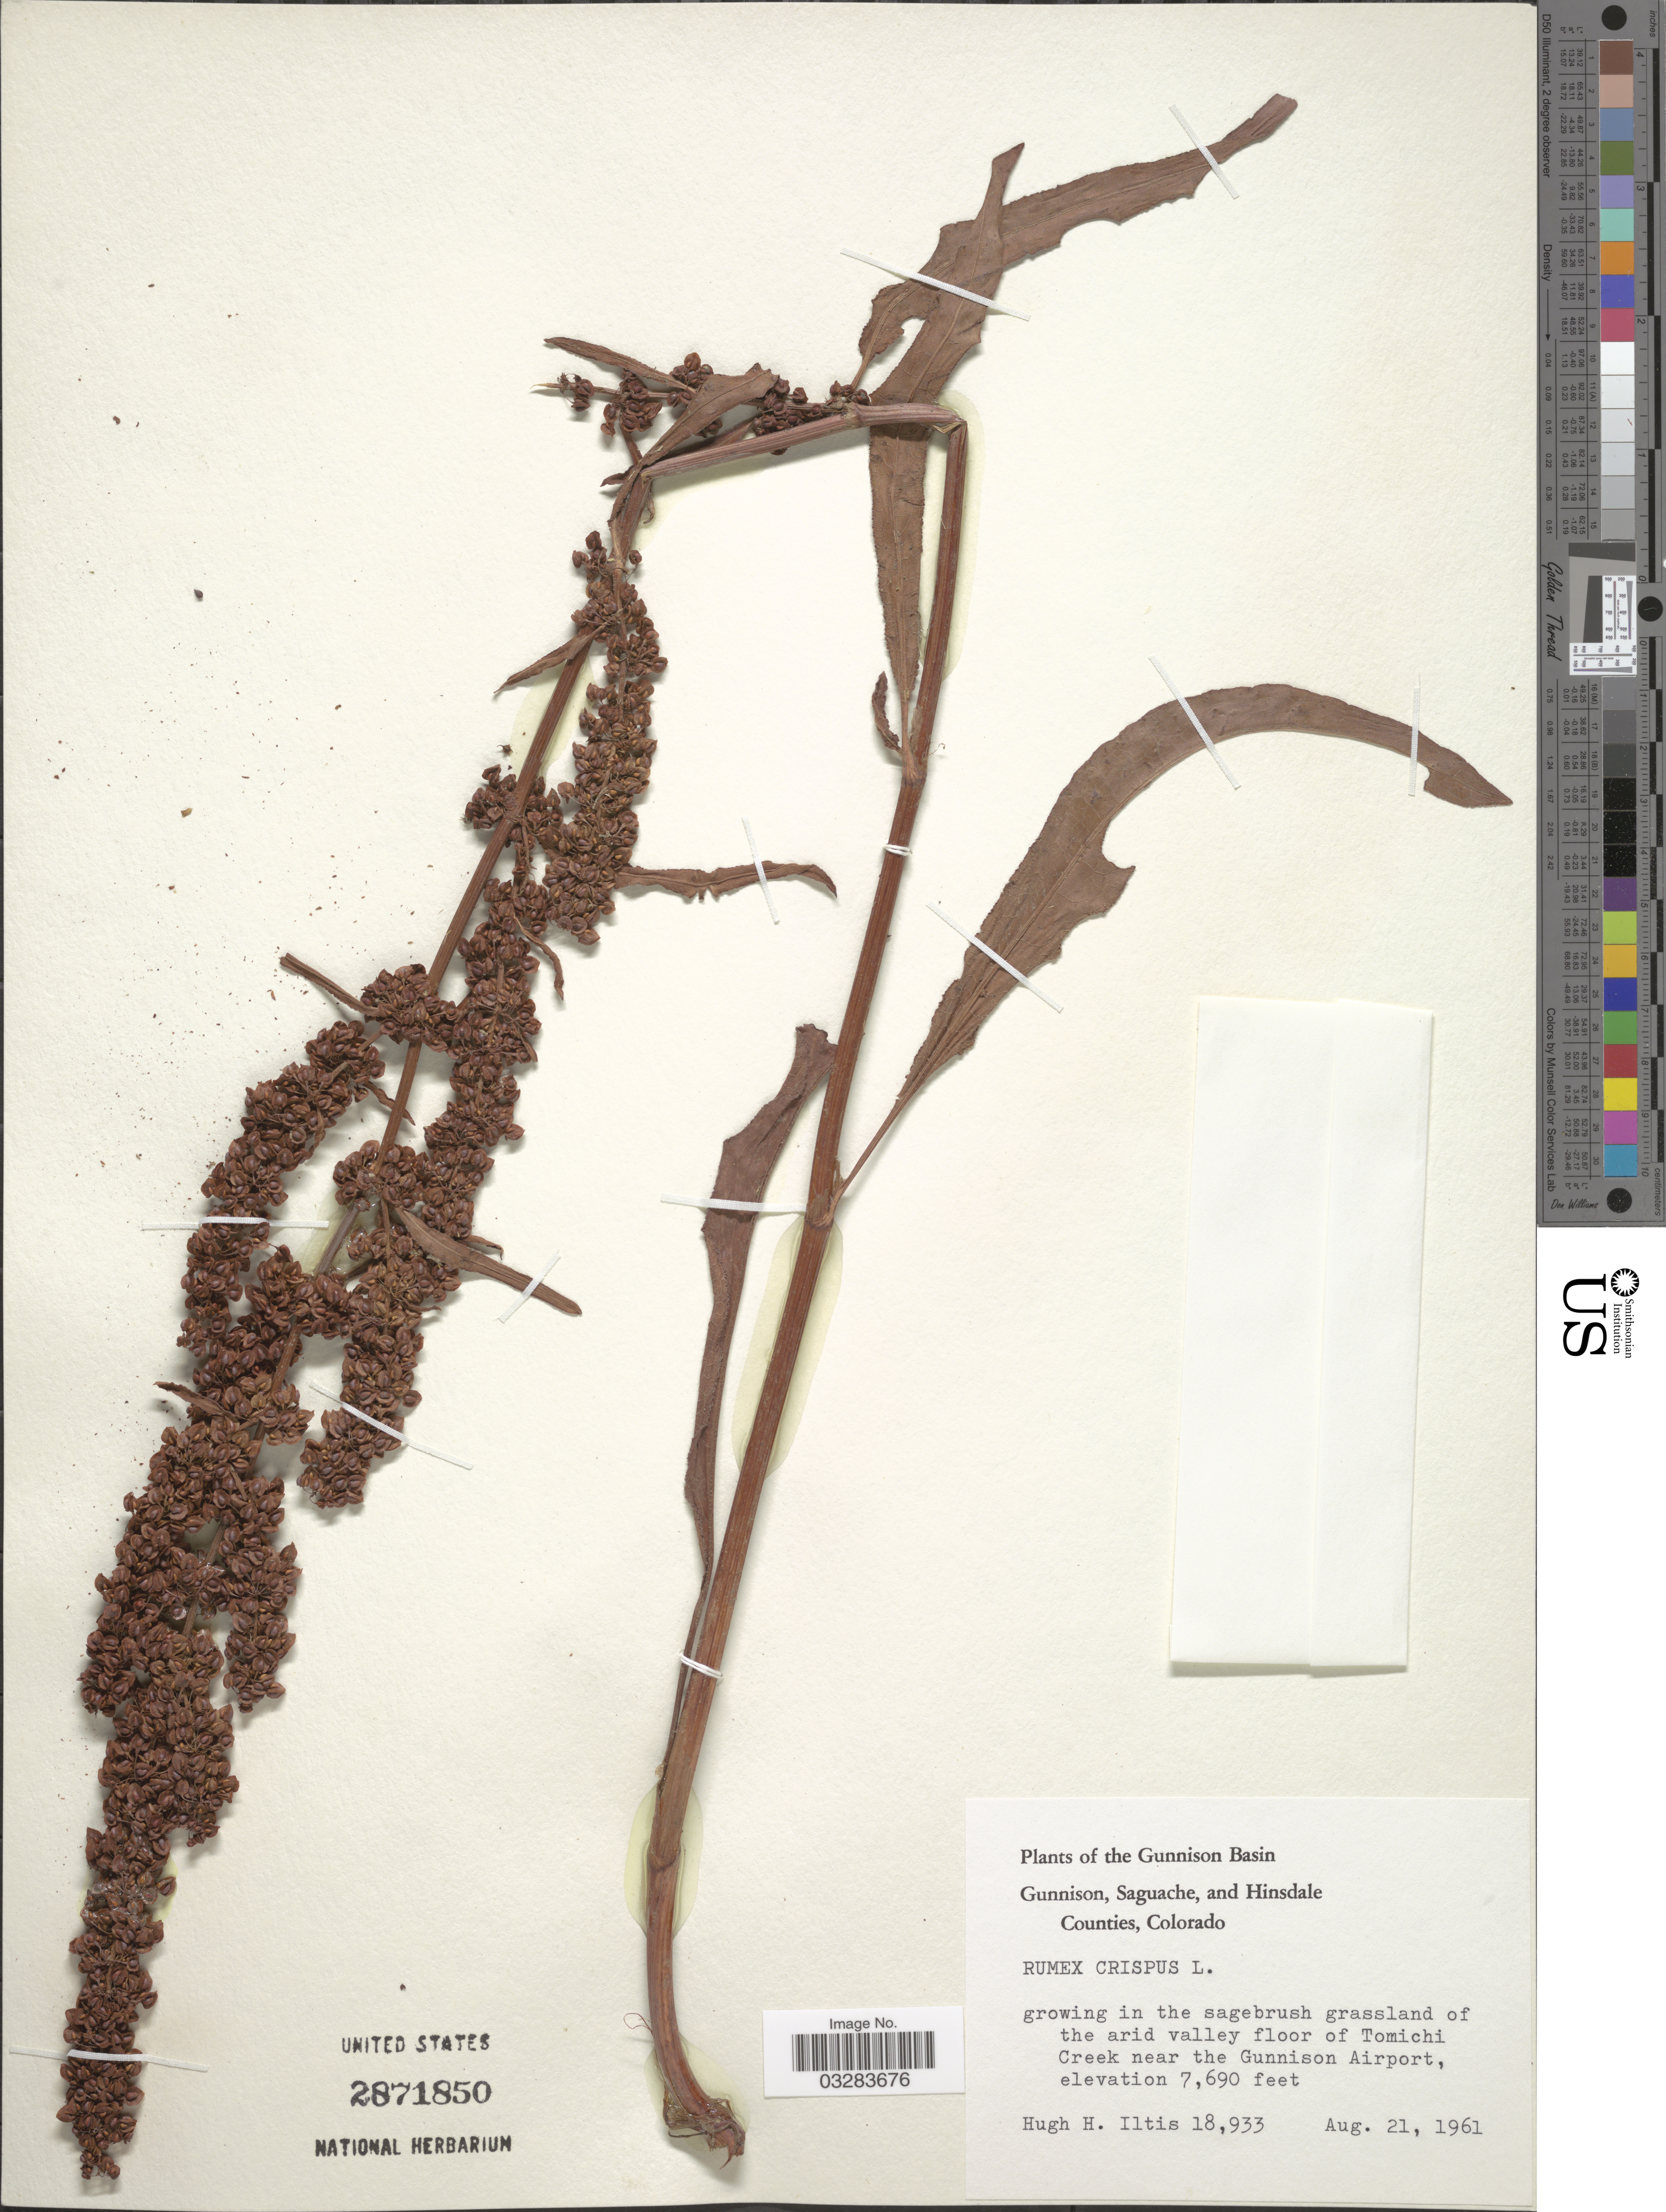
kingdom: Plantae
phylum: Tracheophyta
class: Magnoliopsida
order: Caryophyllales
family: Polygonaceae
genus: Rumex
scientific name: Rumex crispus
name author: L.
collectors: H. H. Iltis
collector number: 18933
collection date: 1961-08-21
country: United States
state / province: Colorado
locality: Gunnison Basin. The arid valley floor of Tomichi Creek near the Gunnison Airport.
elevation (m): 2344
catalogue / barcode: US 2871850